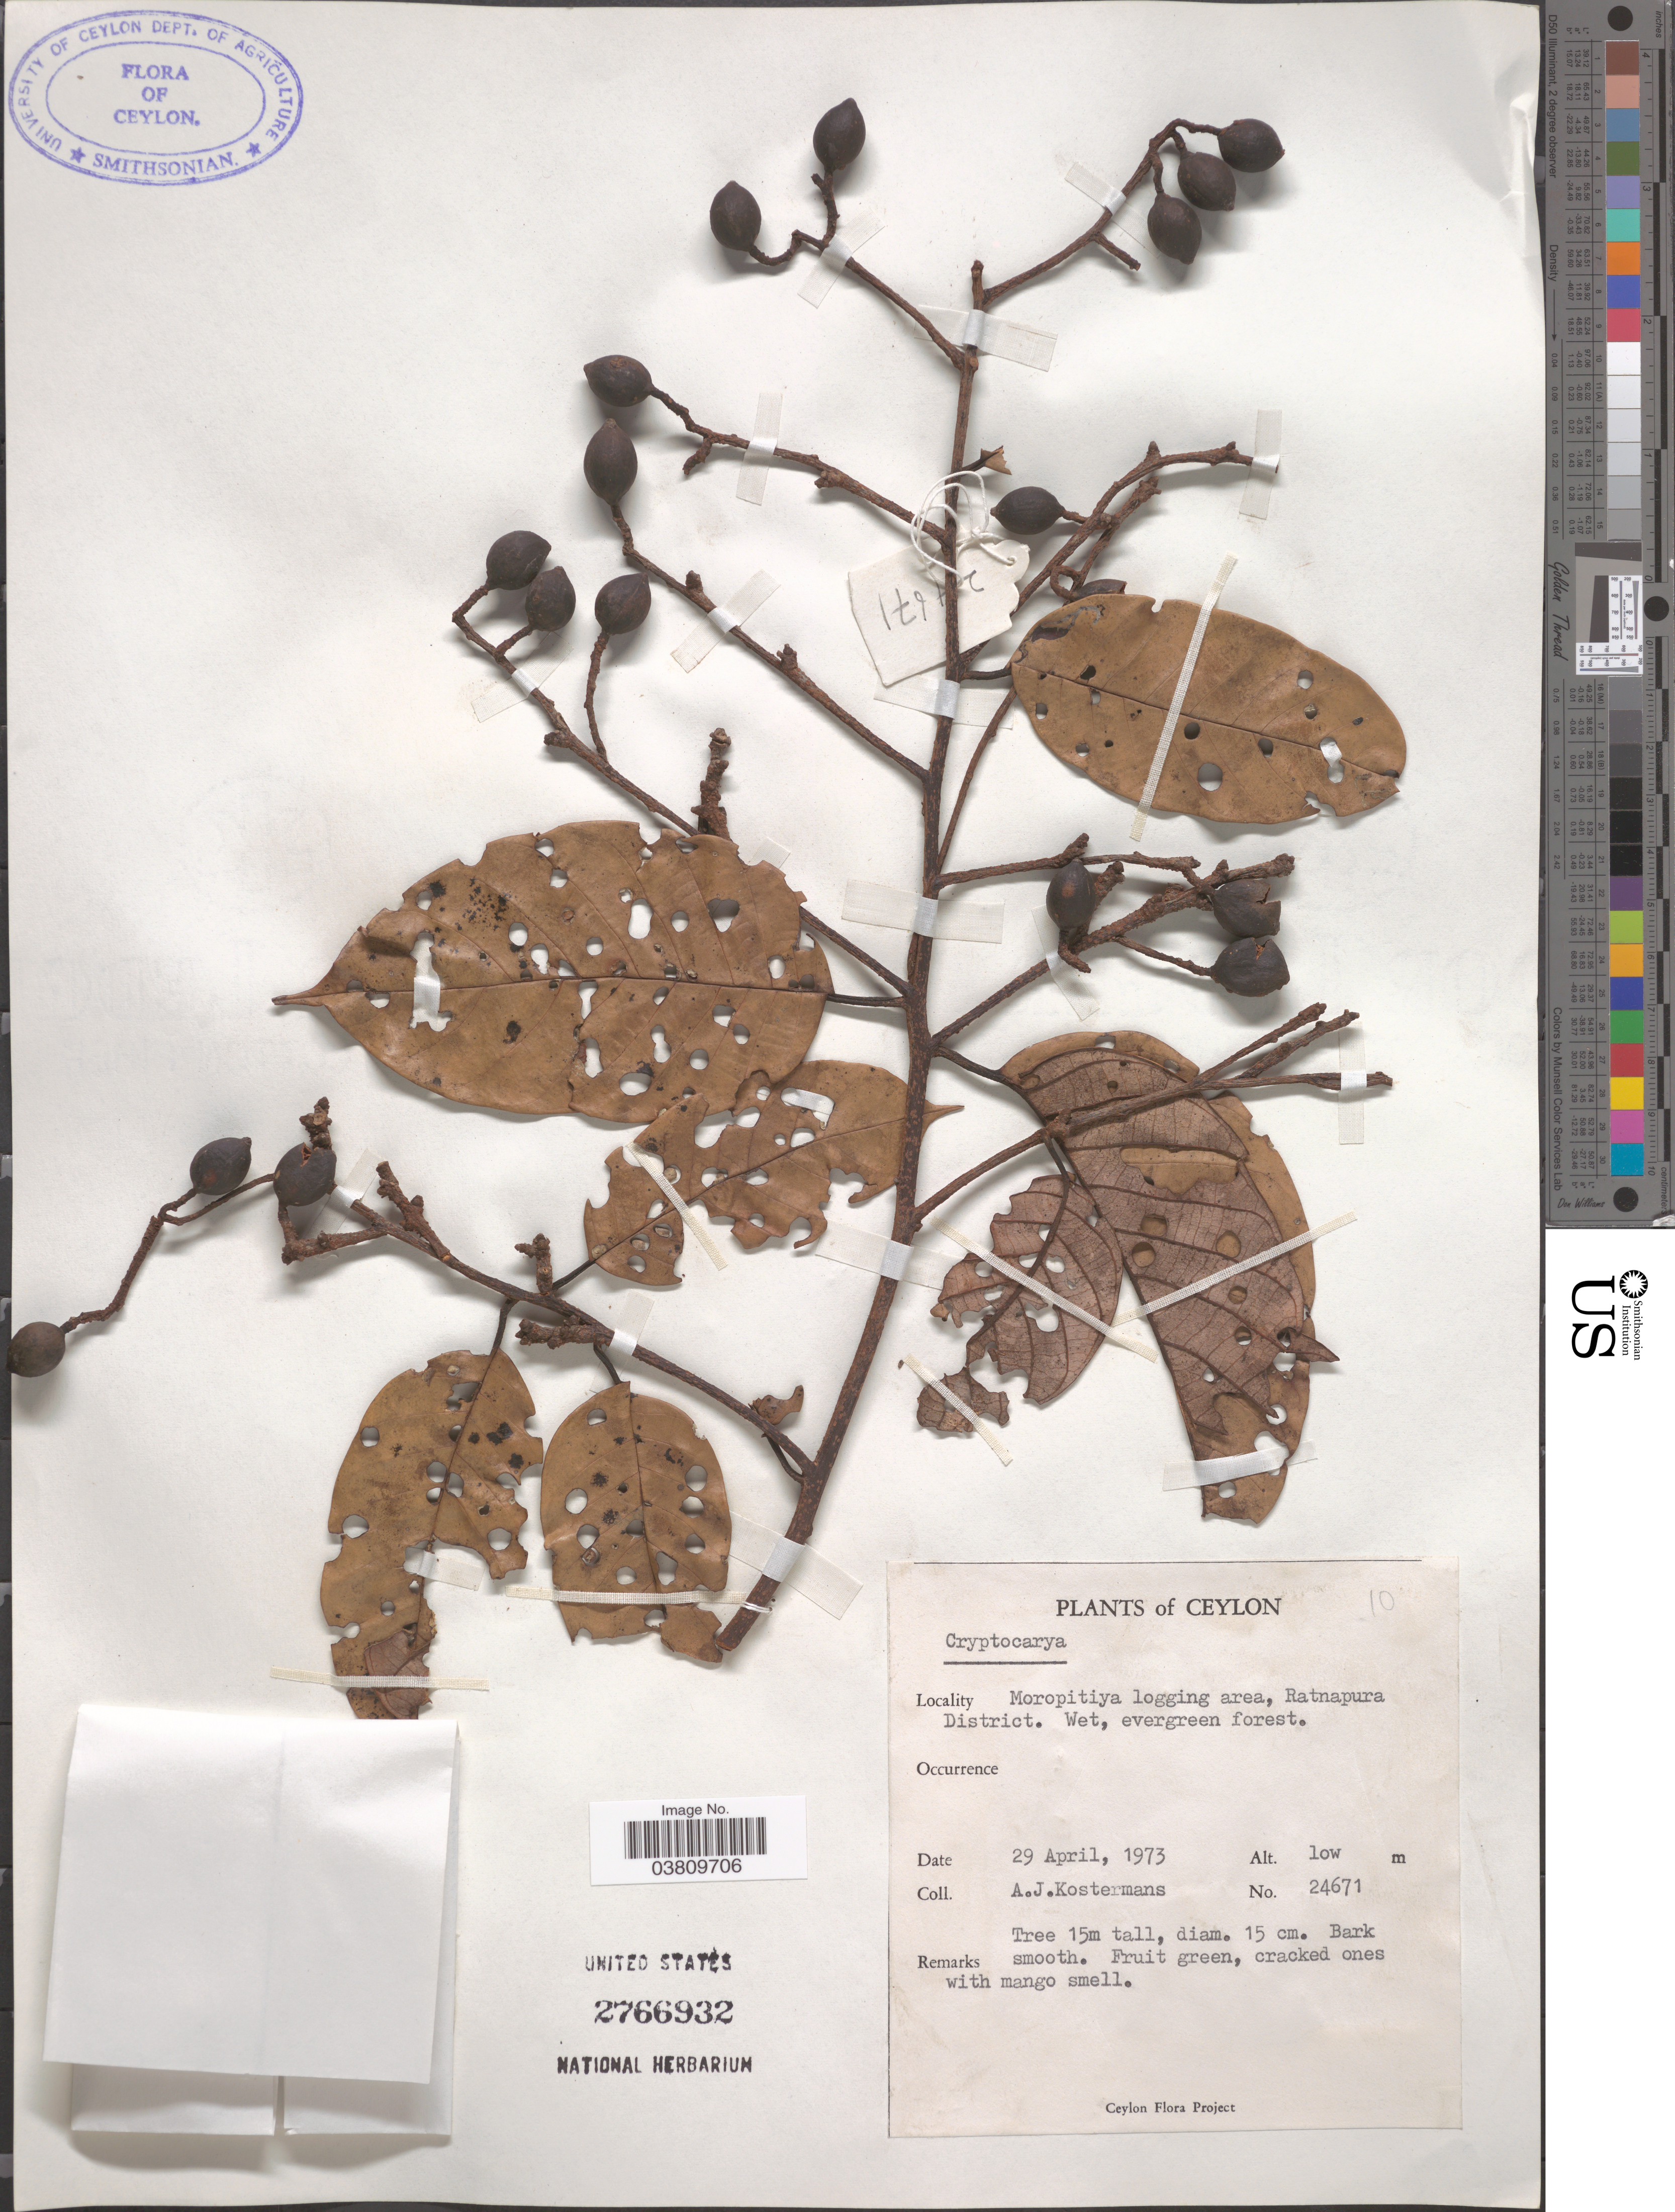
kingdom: Plantae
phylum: Tracheophyta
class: Magnoliopsida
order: Laurales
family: Lauraceae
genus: Cryptocarya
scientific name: Cryptocarya sp.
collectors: A. J. G. Kostermans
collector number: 24671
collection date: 1973-04-29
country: Sri Lanka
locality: Ceylon. Moropitiya logging area, Ratnapura District.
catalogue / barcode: US 2766932